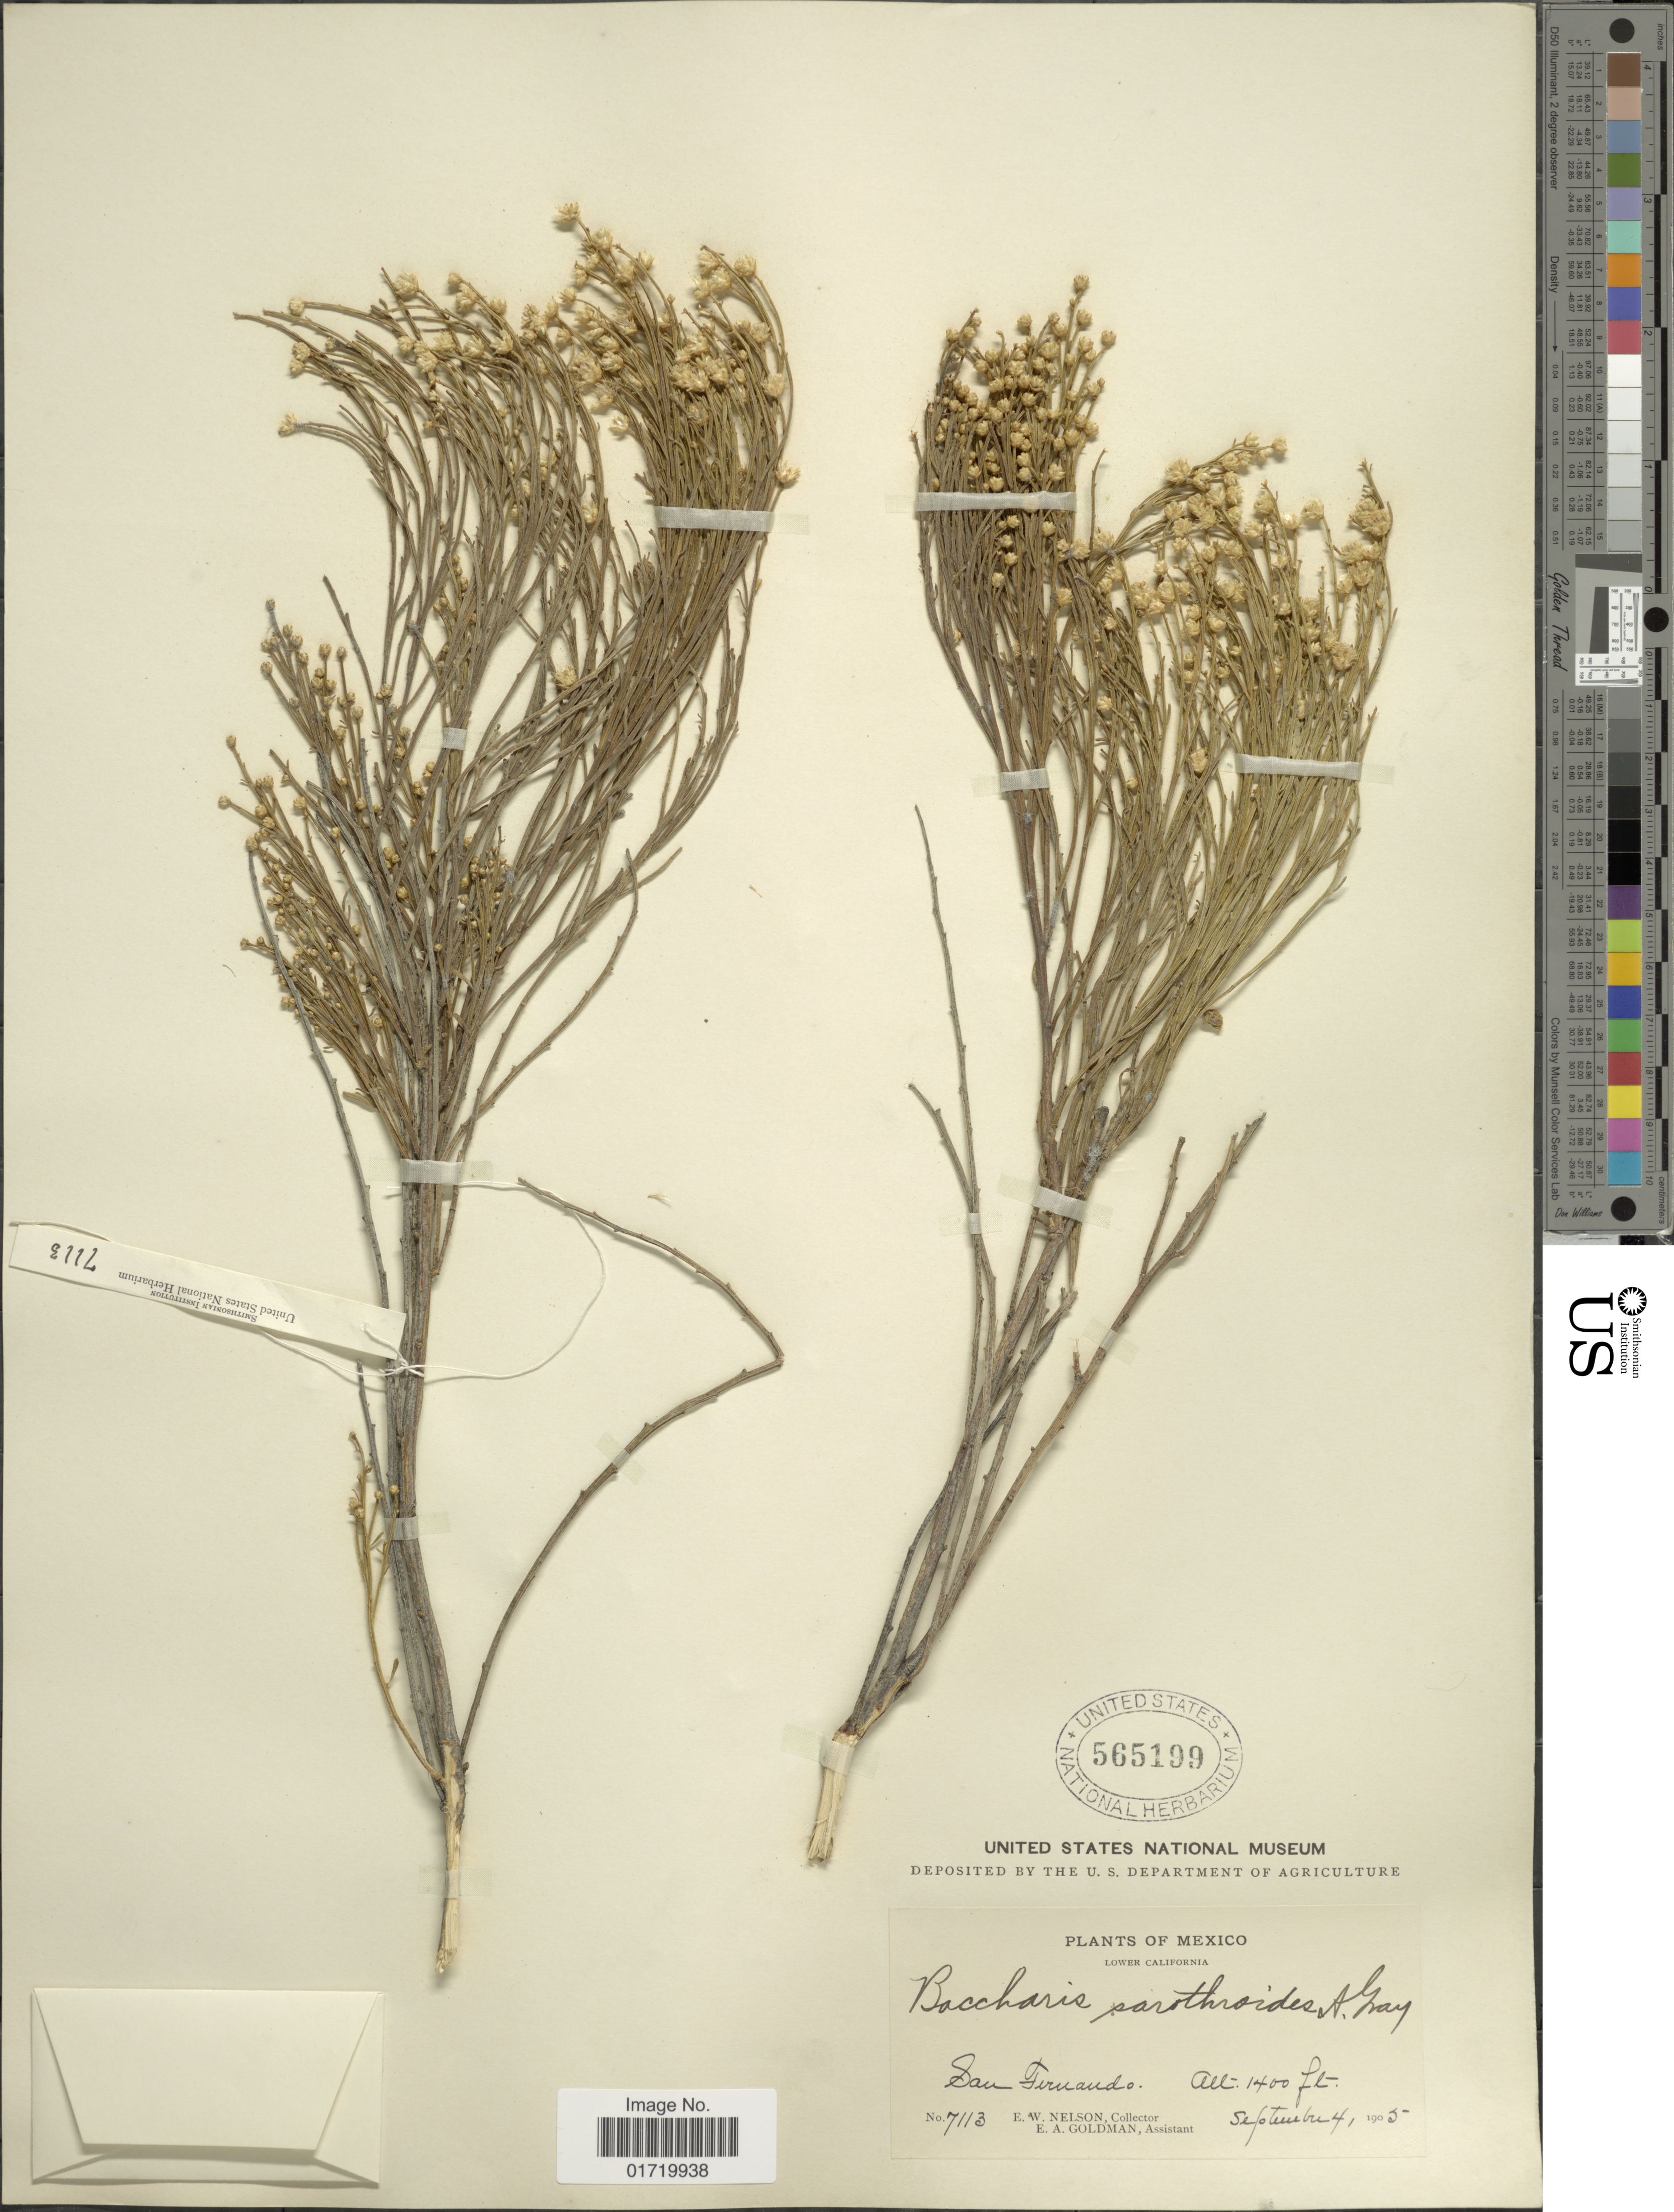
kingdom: Plantae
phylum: Tracheophyta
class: Magnoliopsida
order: Asterales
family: Asteraceae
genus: Baccharis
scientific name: Baccharis sarothroides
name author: A. Gray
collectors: E. W. Nelson & E. A. Goldman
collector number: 7113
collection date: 1905-09-04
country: Mexico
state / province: Baja California Norte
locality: Lower California, San Fernando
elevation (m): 427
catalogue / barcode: US 565199